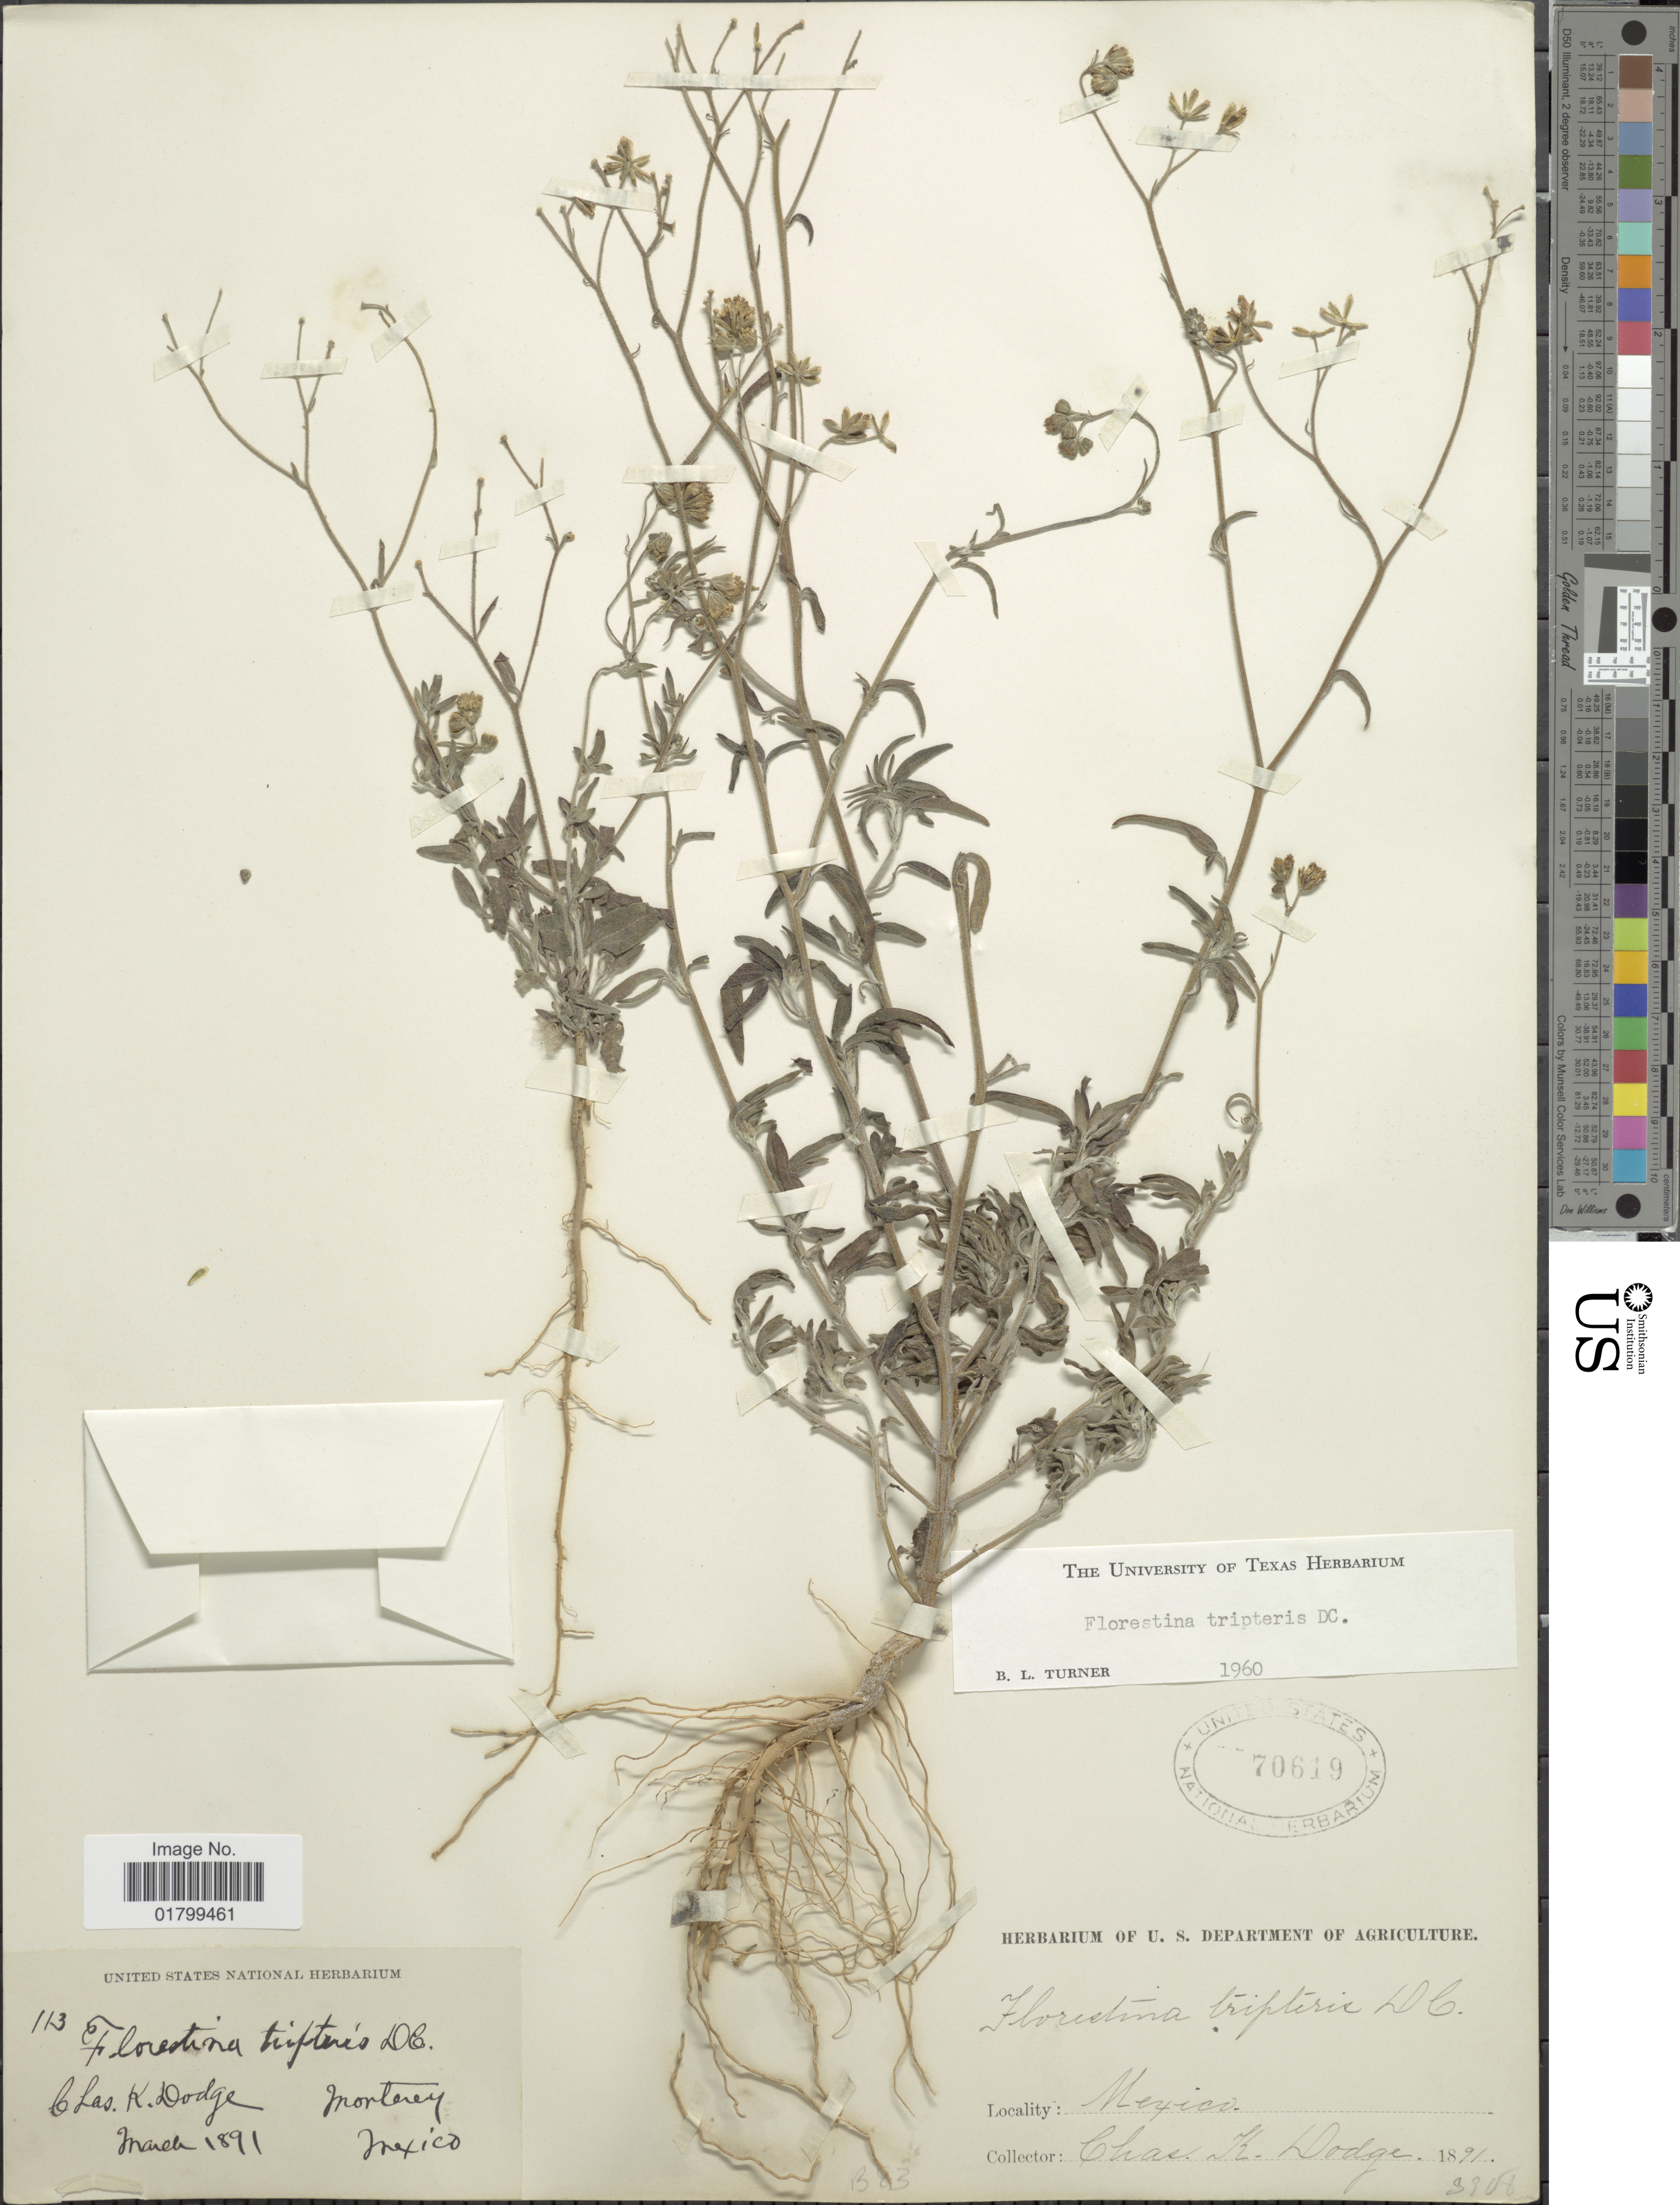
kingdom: Plantae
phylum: Tracheophyta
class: Magnoliopsida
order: Asterales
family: Asteraceae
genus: Florestina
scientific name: Florestina tripteris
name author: DC.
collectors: C. K. Dodge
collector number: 113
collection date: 1891-03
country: Mexico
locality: Monterey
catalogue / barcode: US 70619